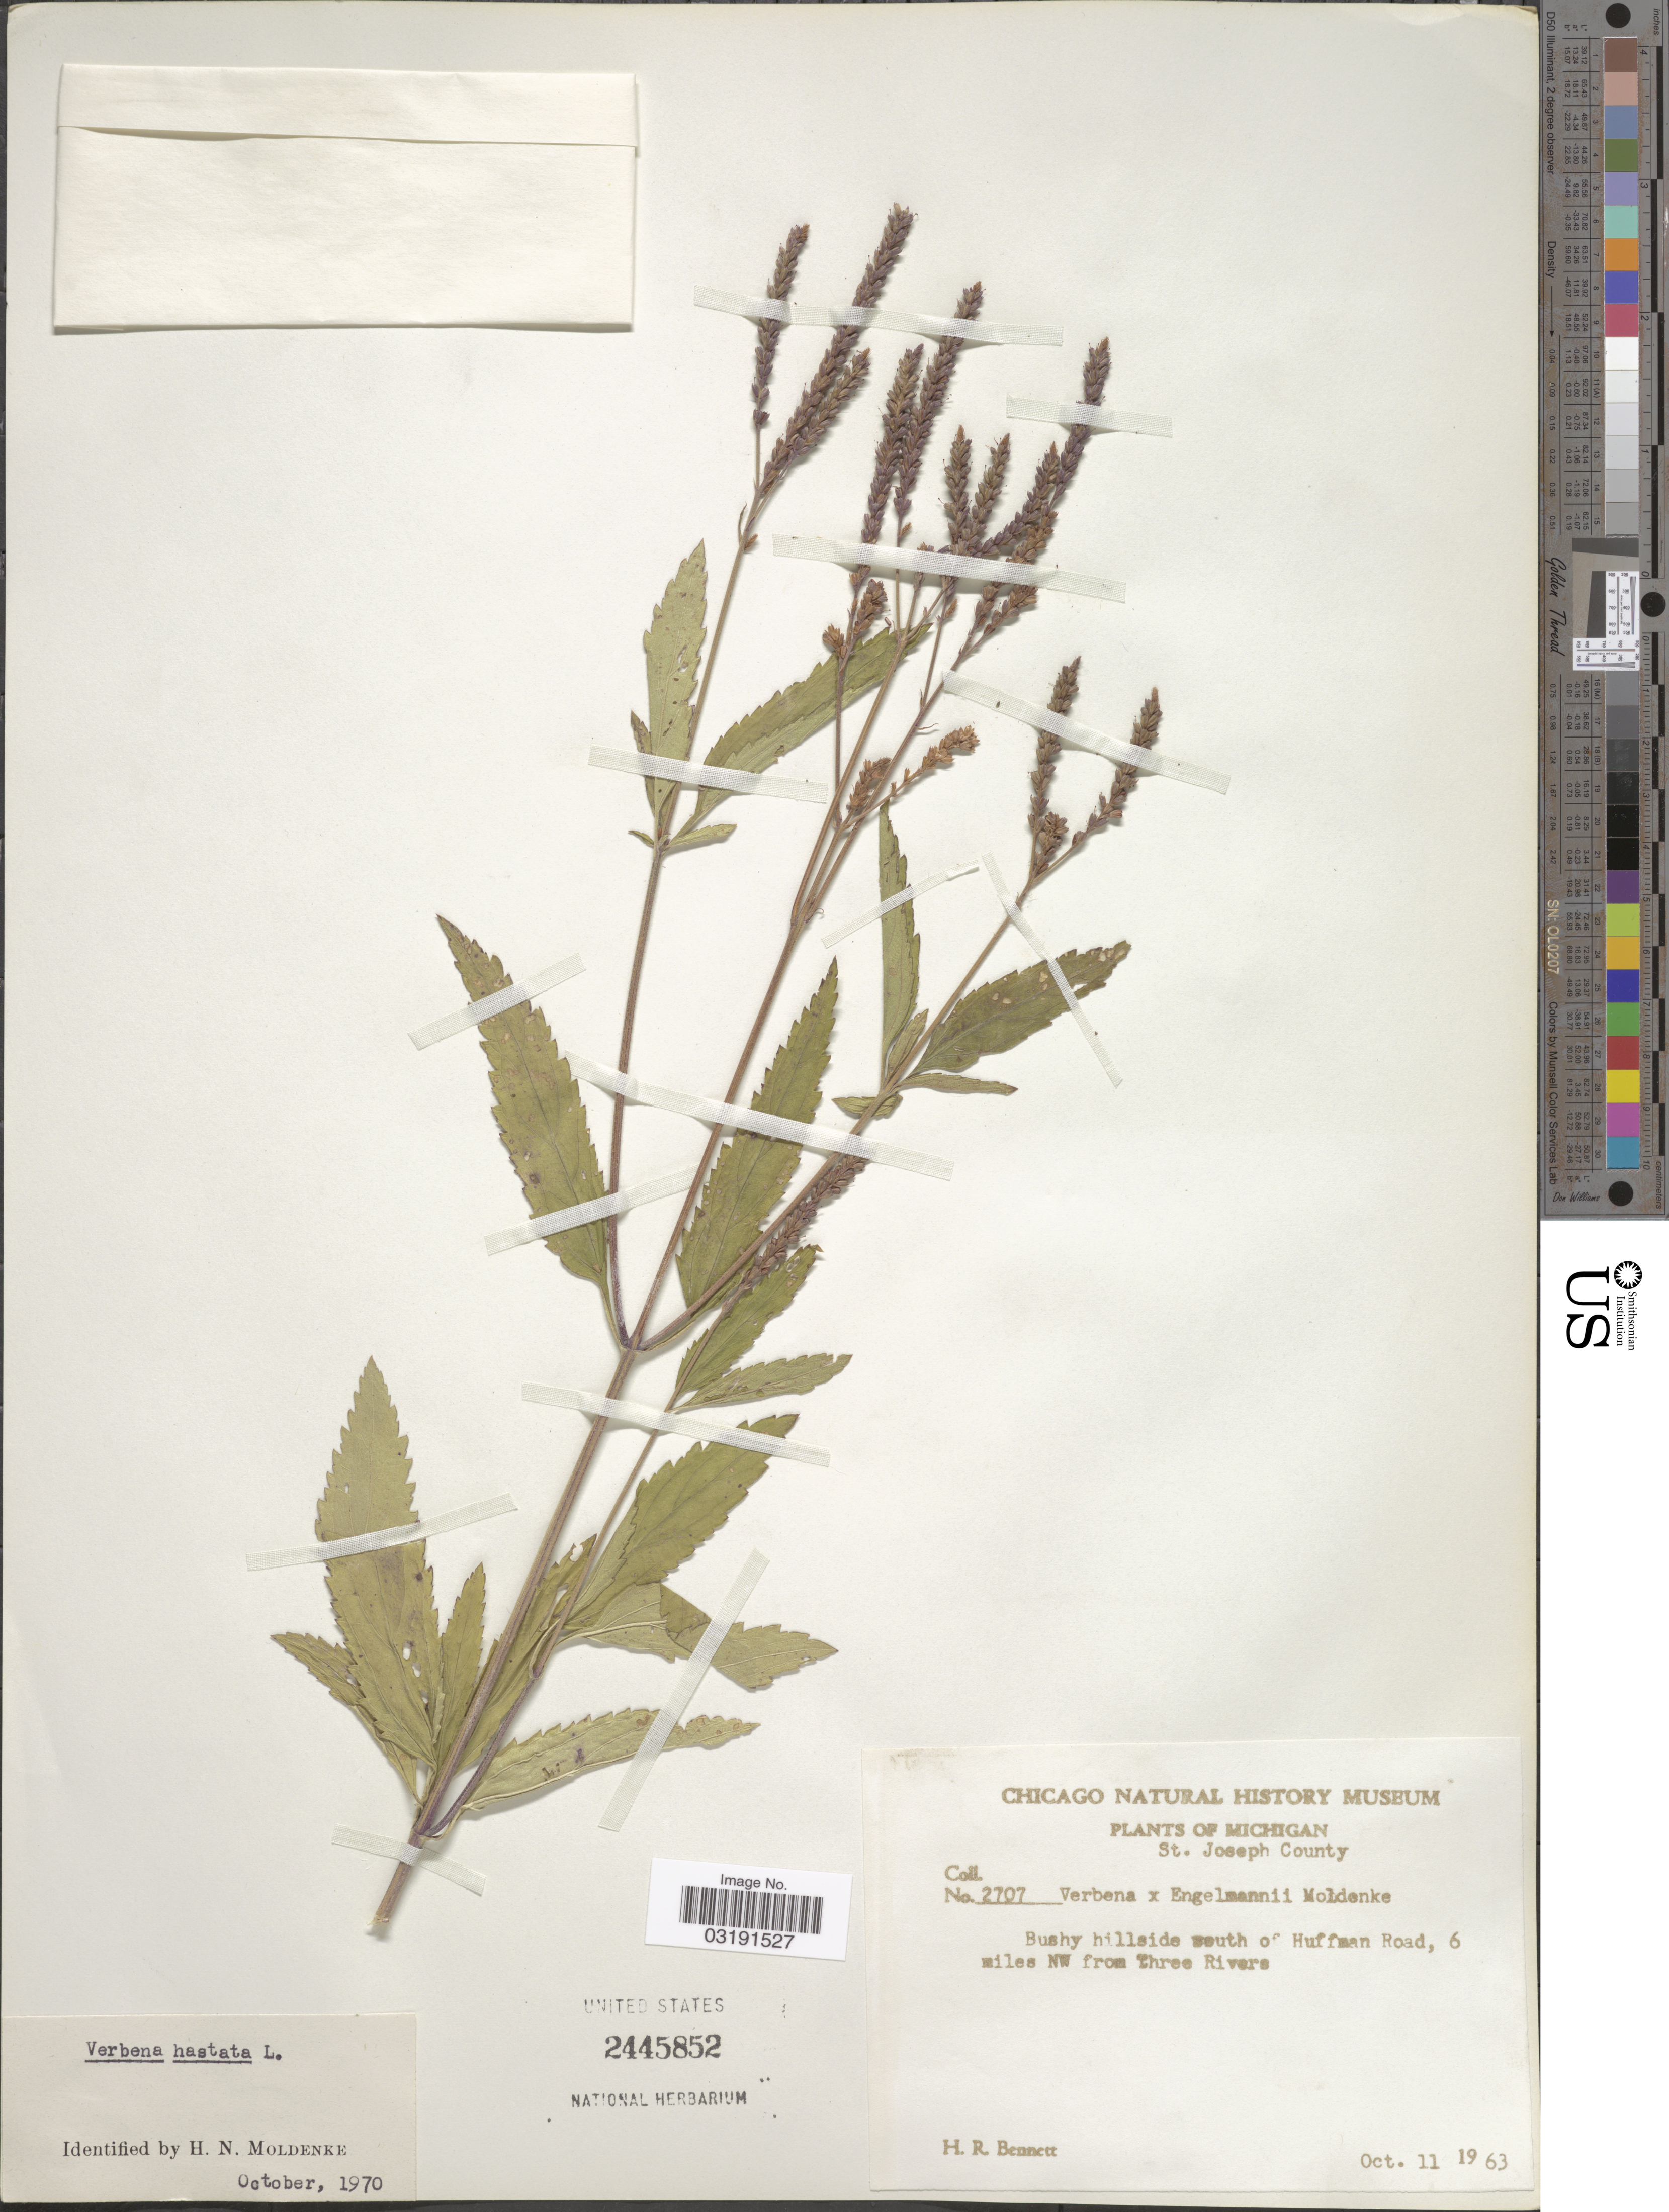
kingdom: Plantae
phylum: Tracheophyta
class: Magnoliopsida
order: Lamiales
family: Verbenaceae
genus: Verbena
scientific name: Verbena hastata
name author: L.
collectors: H. R. Bennett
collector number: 2707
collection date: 1963-10-11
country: United States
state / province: Michigan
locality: St. Joseph County, Bushy hillside of Huffman Road, 6 miles NW from Three Rivers.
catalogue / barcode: US 2445852